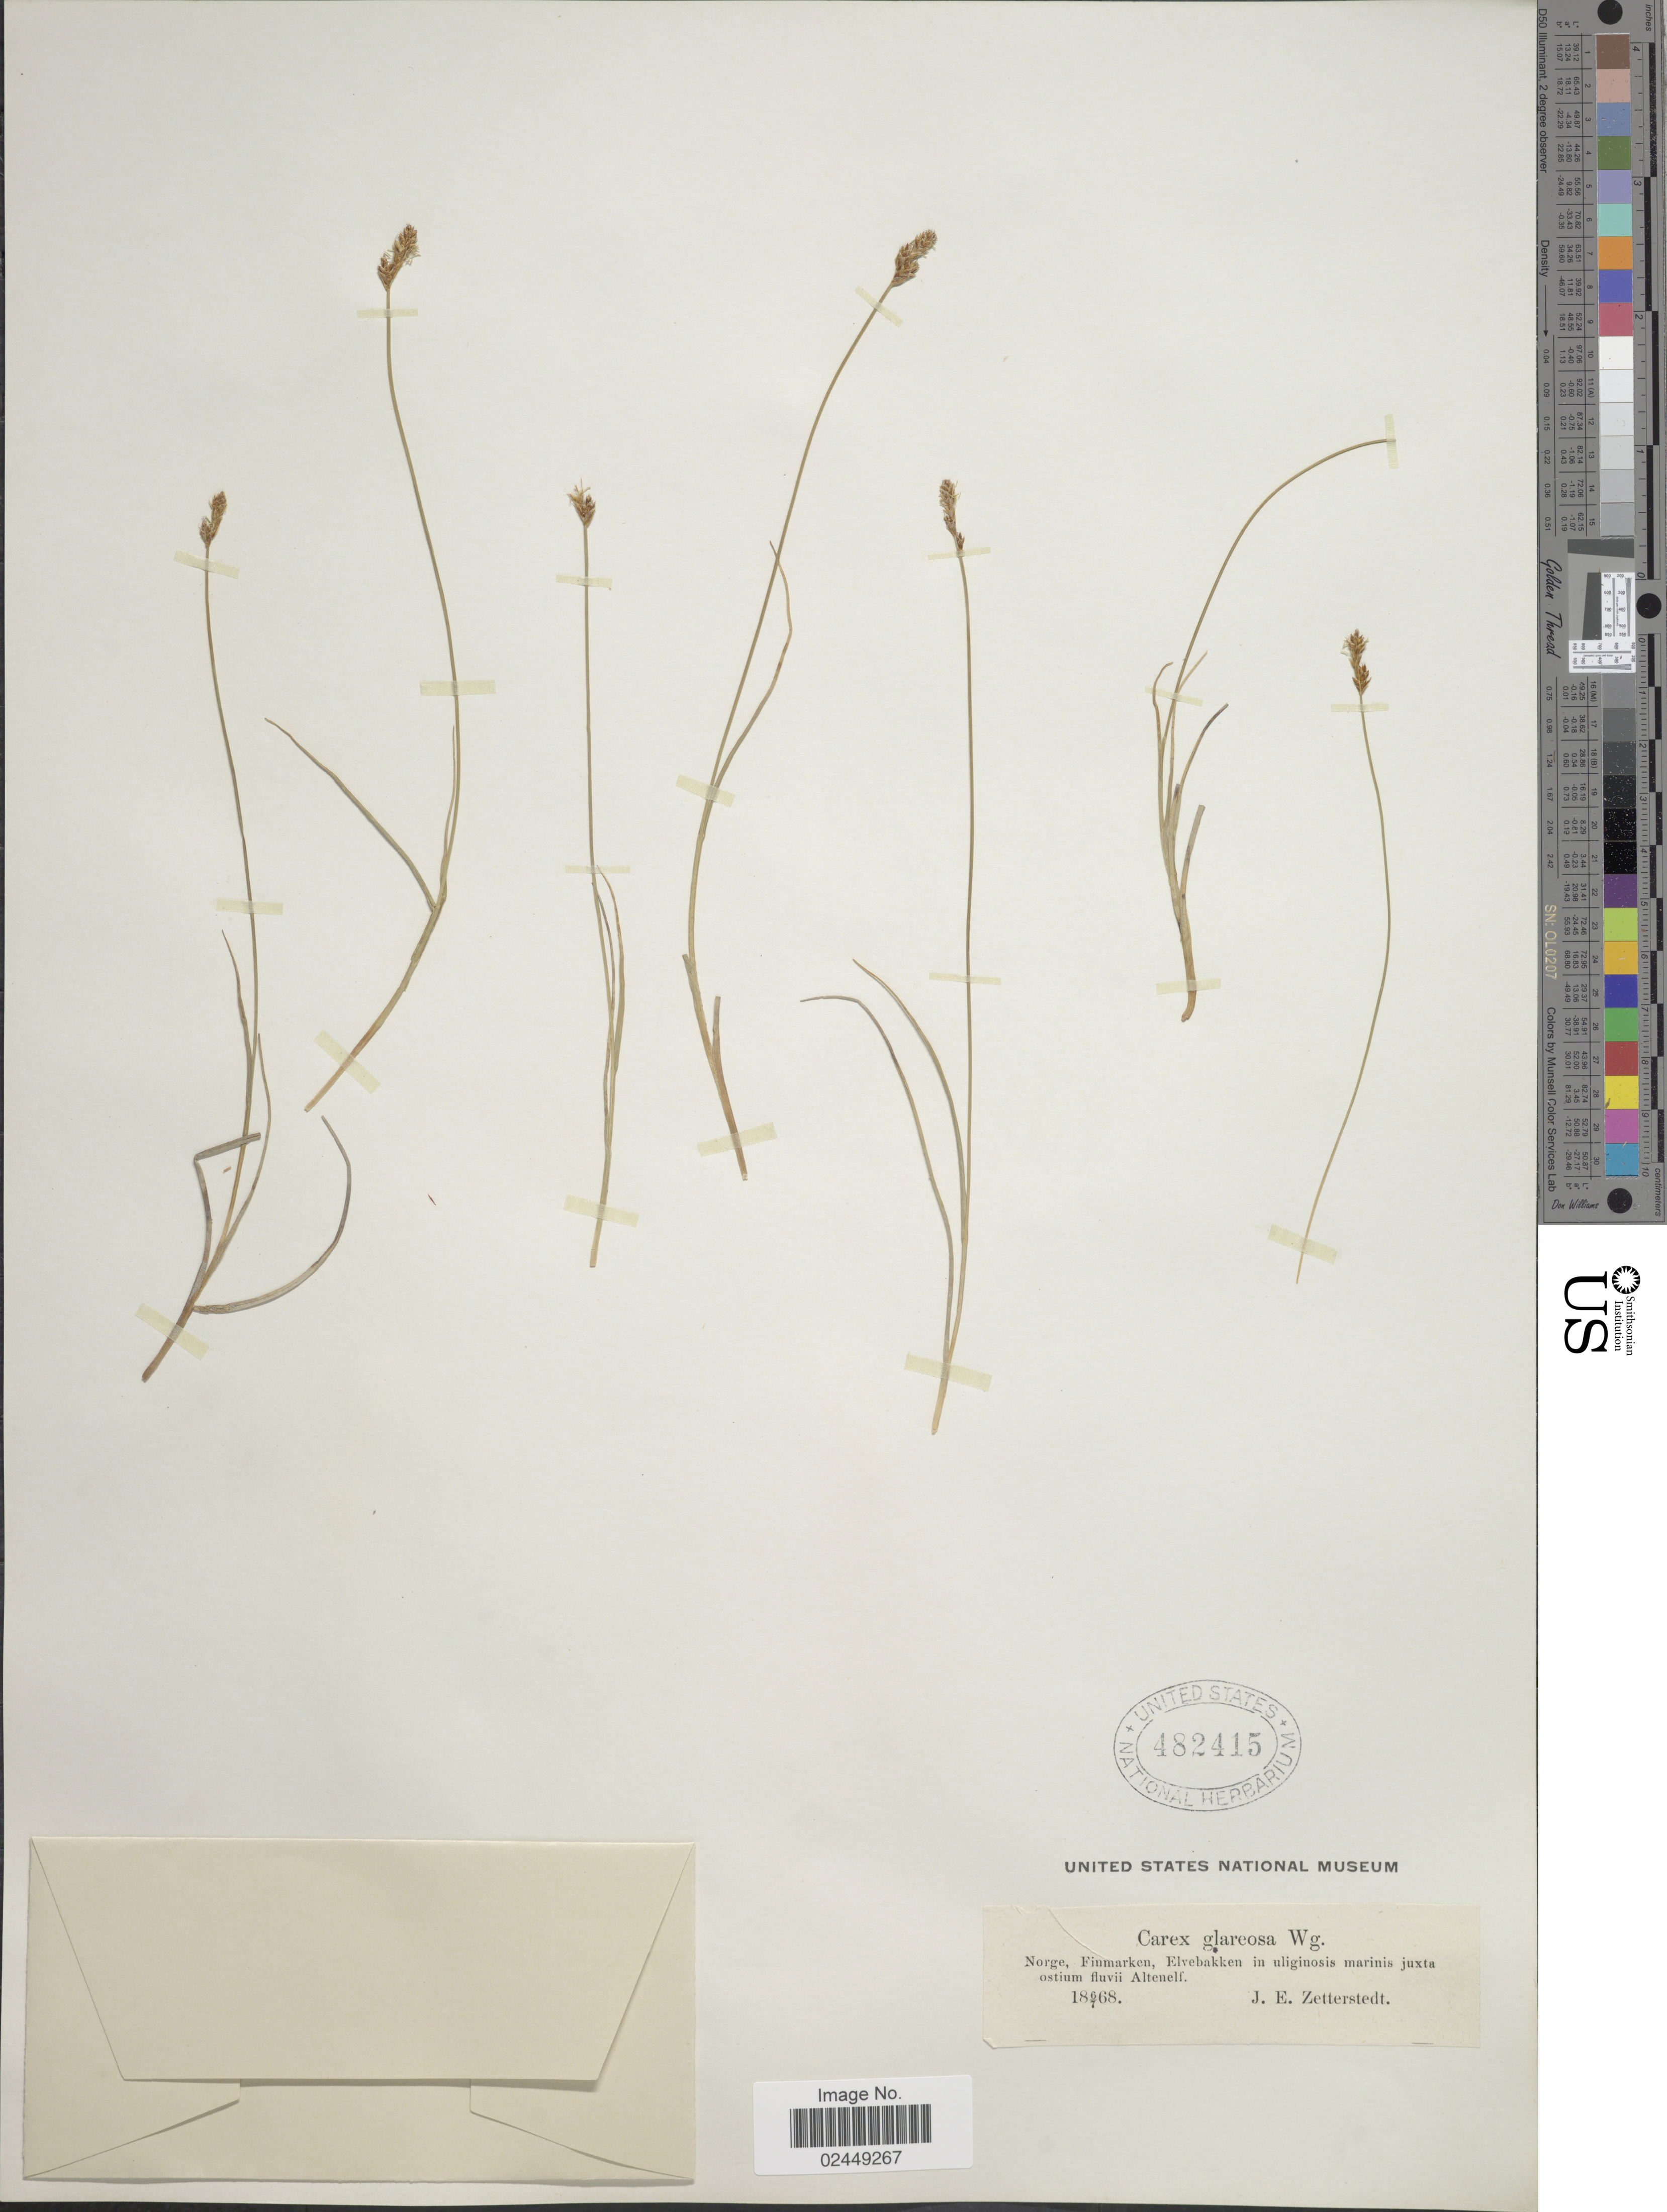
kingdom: Plantae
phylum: Tracheophyta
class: Liliopsida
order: Poales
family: Cyperaceae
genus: Carex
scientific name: Carex glareosa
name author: Schkuhr ex Wahlenb.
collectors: J.E. Zetterstedt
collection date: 1868-07-06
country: Norway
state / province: Finnmark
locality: Norge, Finmarken, Elvebakken in uliginosis marinis juxta ostium fluvii Altenelf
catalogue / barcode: US 482415